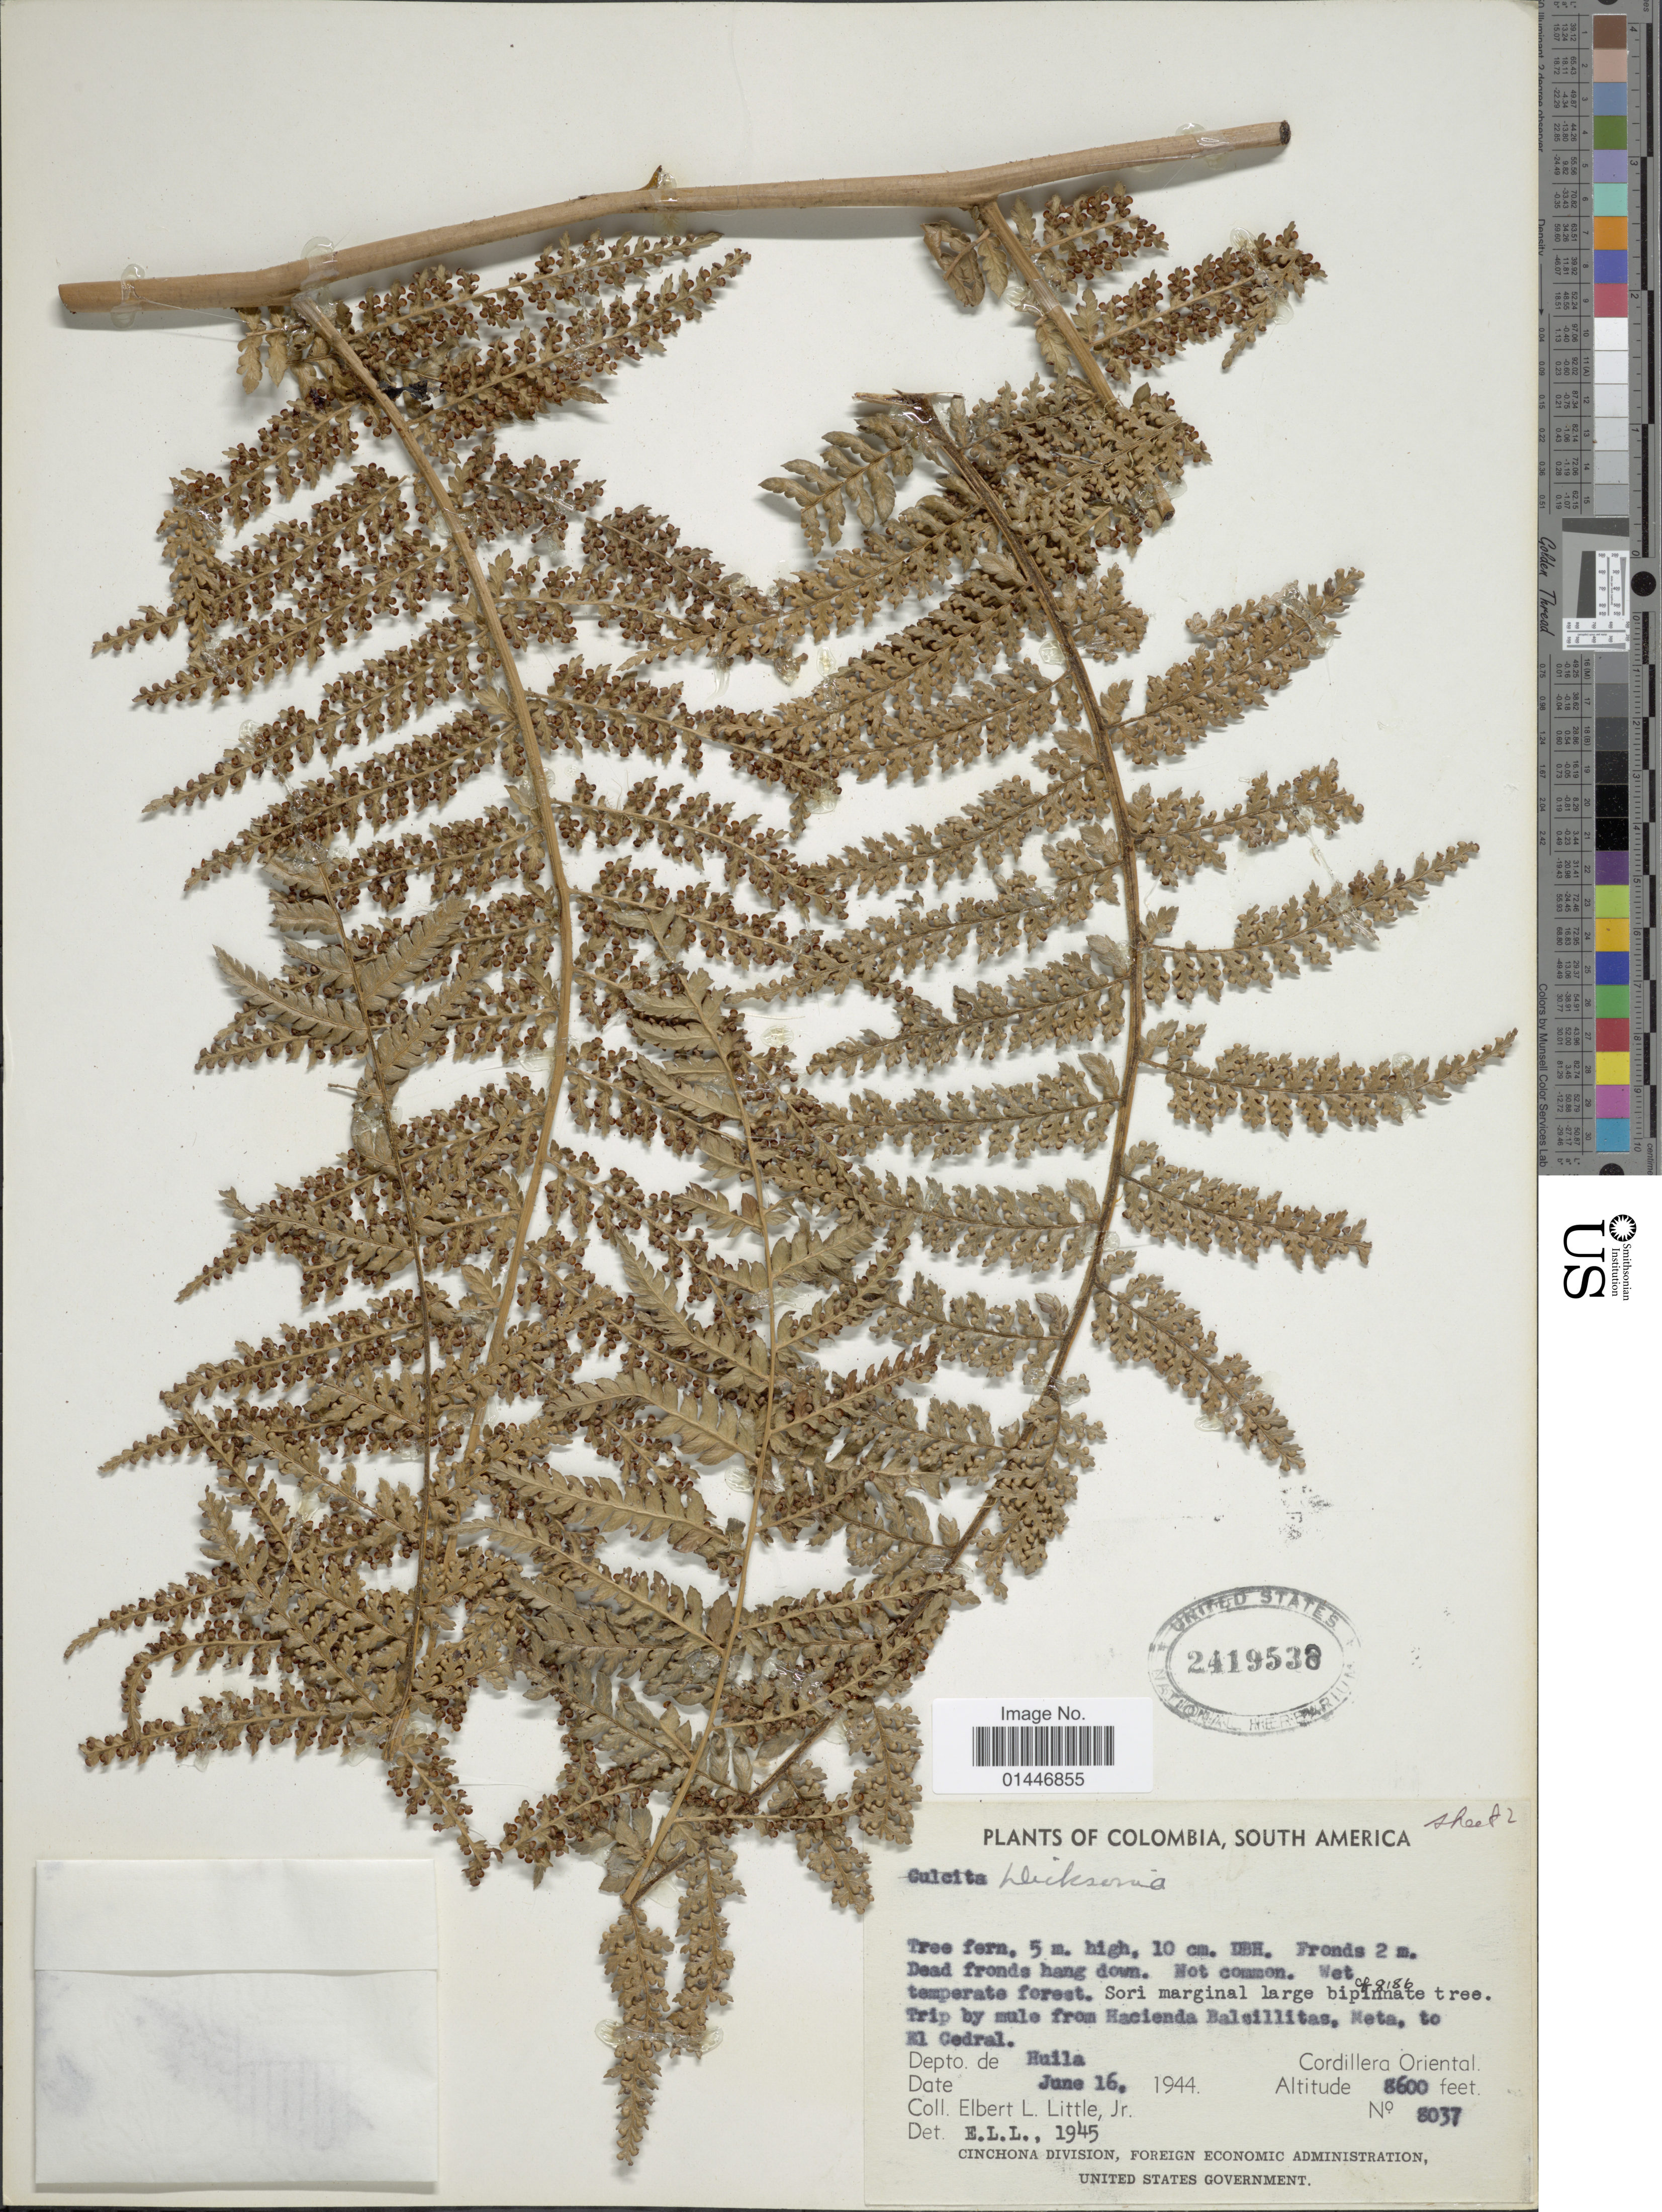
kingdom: Plantae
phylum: Tracheophyta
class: Polypodiopsida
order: Cyatheales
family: Dicksoniaceae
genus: Dicksonia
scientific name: Dicksonia sp.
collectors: E. L. Little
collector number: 8037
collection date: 1944-06-16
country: Colombia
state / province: Huila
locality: South America, from Hacienda Balsillitas, Meta, to El Cedral, Cordillera Oriental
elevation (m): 2621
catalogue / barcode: US 2419538